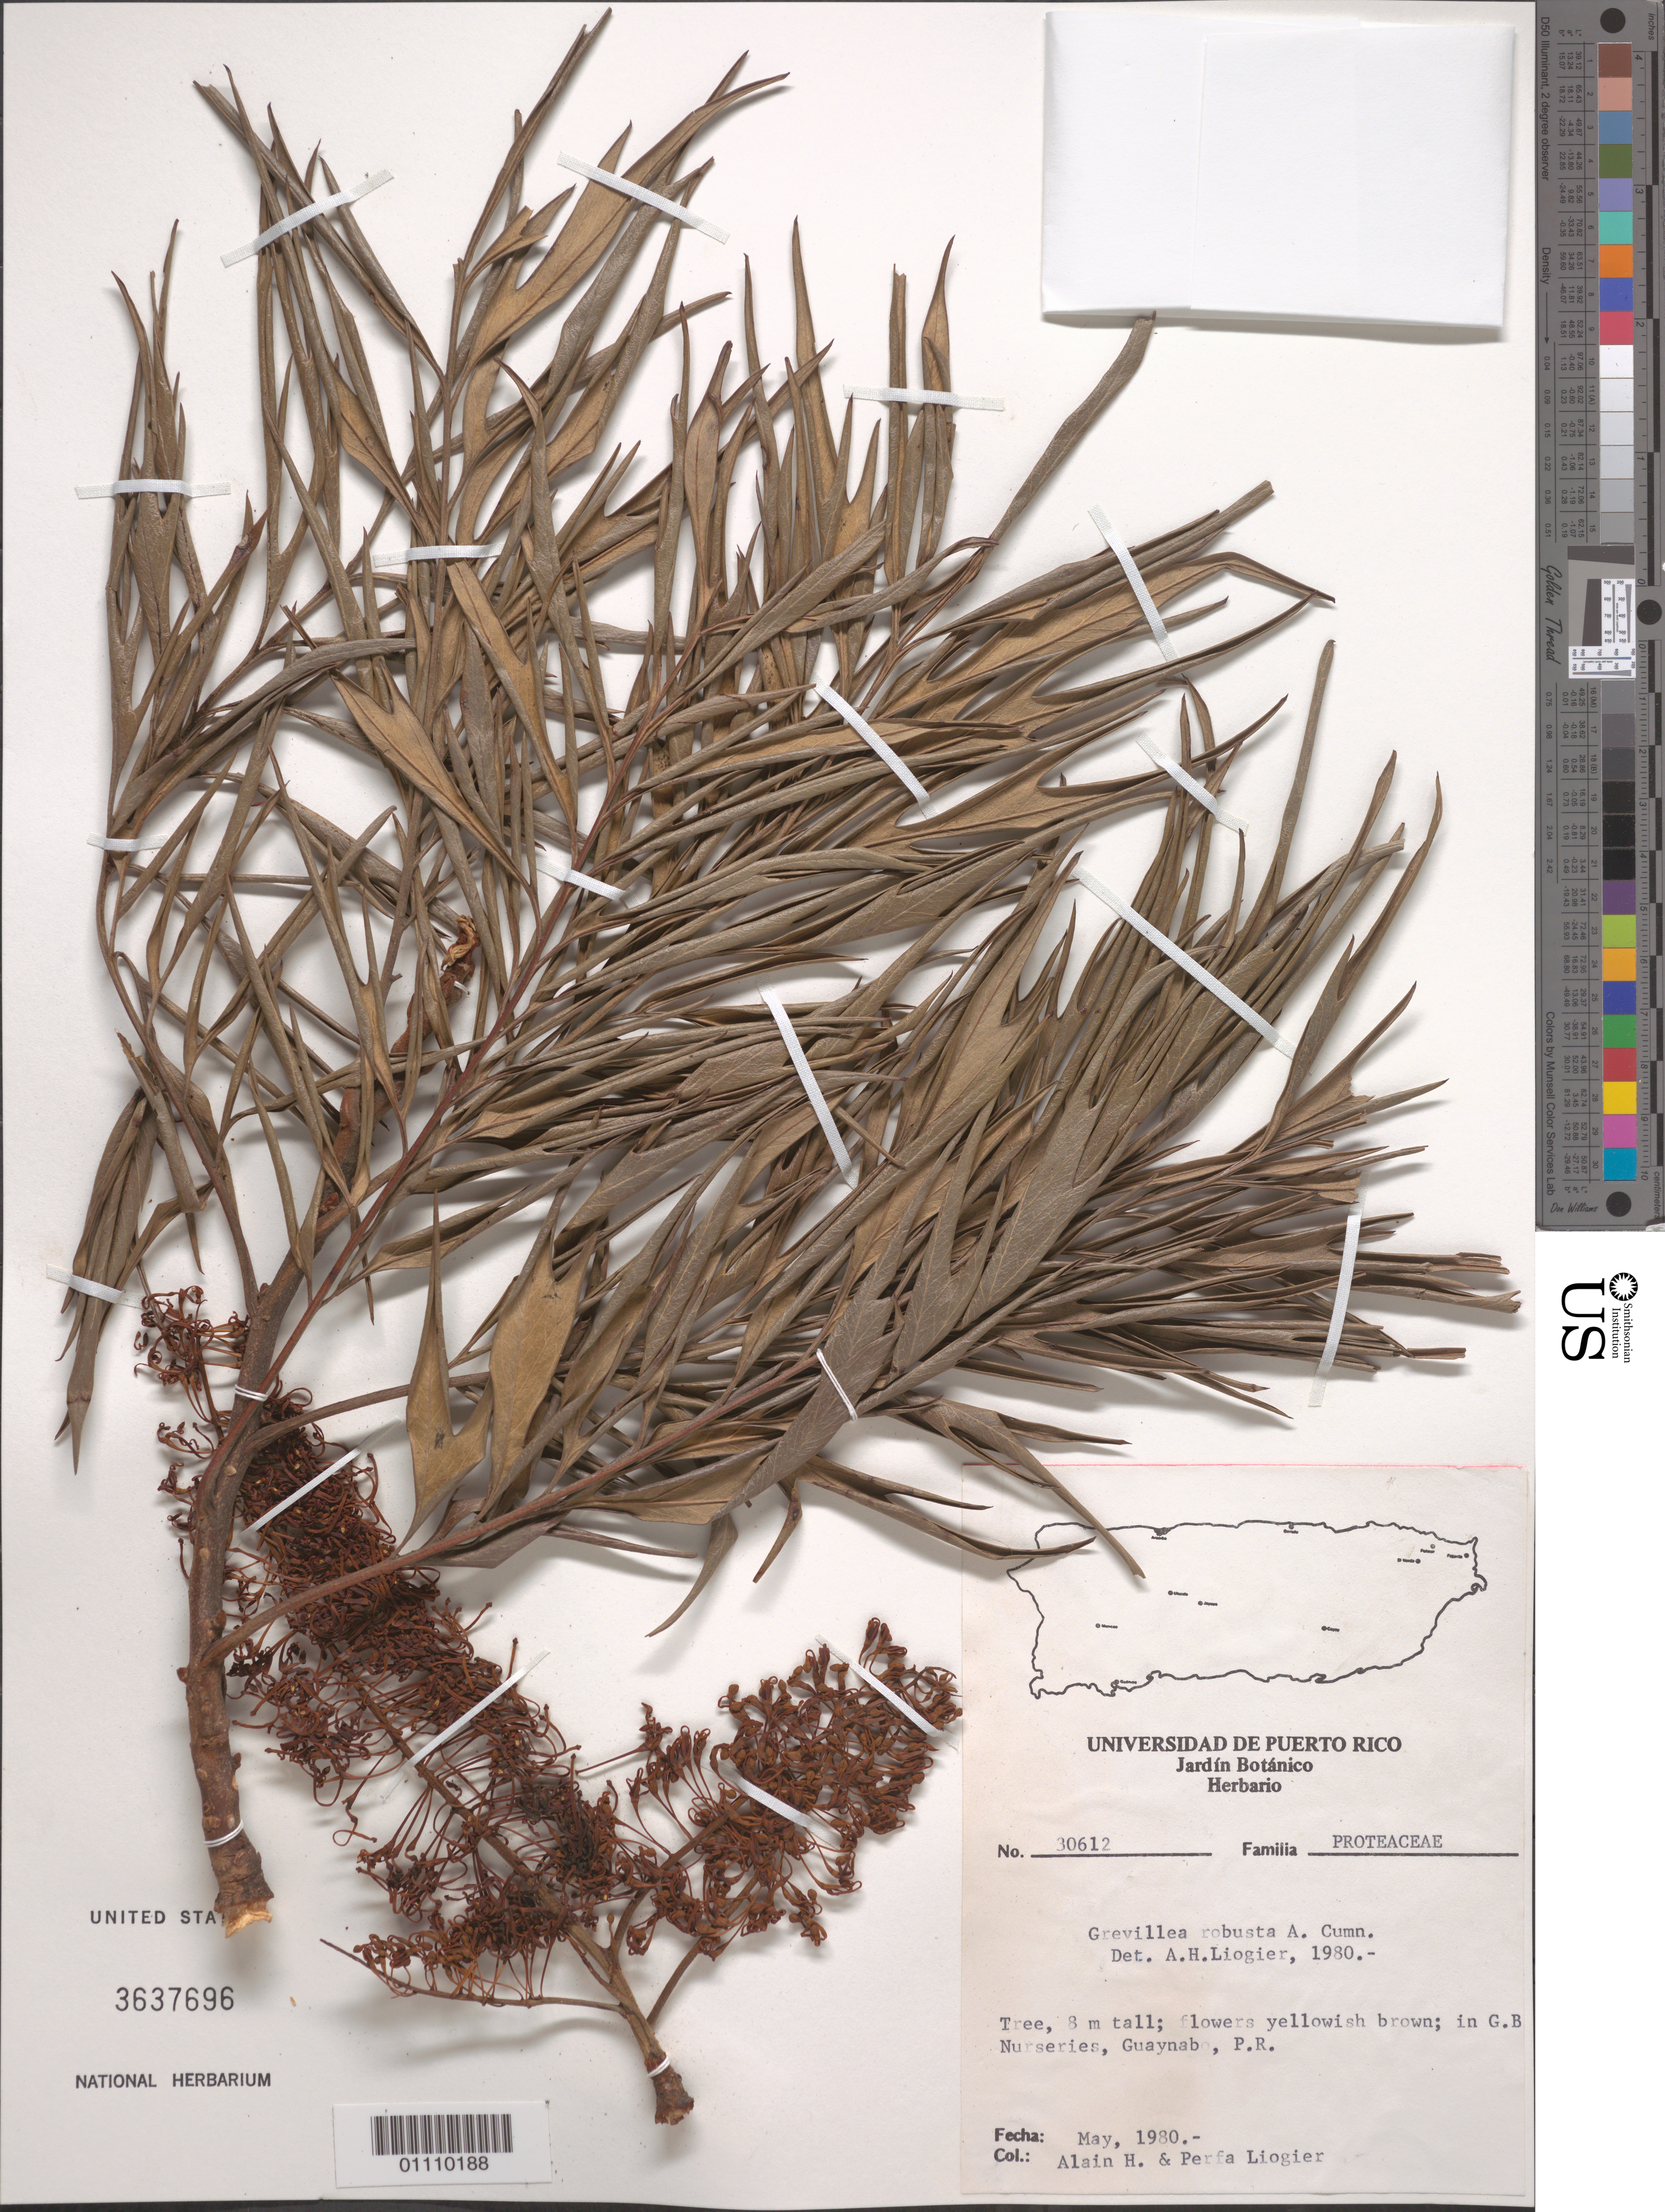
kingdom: Plantae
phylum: Tracheophyta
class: Magnoliopsida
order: Proteales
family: Proteaceae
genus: Grevillea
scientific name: Grevillea robusta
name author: A. Cunn.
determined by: Liogier, Alain H.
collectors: A. H. Liogier & M. P. Liogier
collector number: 30612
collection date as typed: May 1980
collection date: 1980-05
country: Puerto Rico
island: Puerto Rico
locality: G.B. Nurseries, Guaynabo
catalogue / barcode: US 3637696